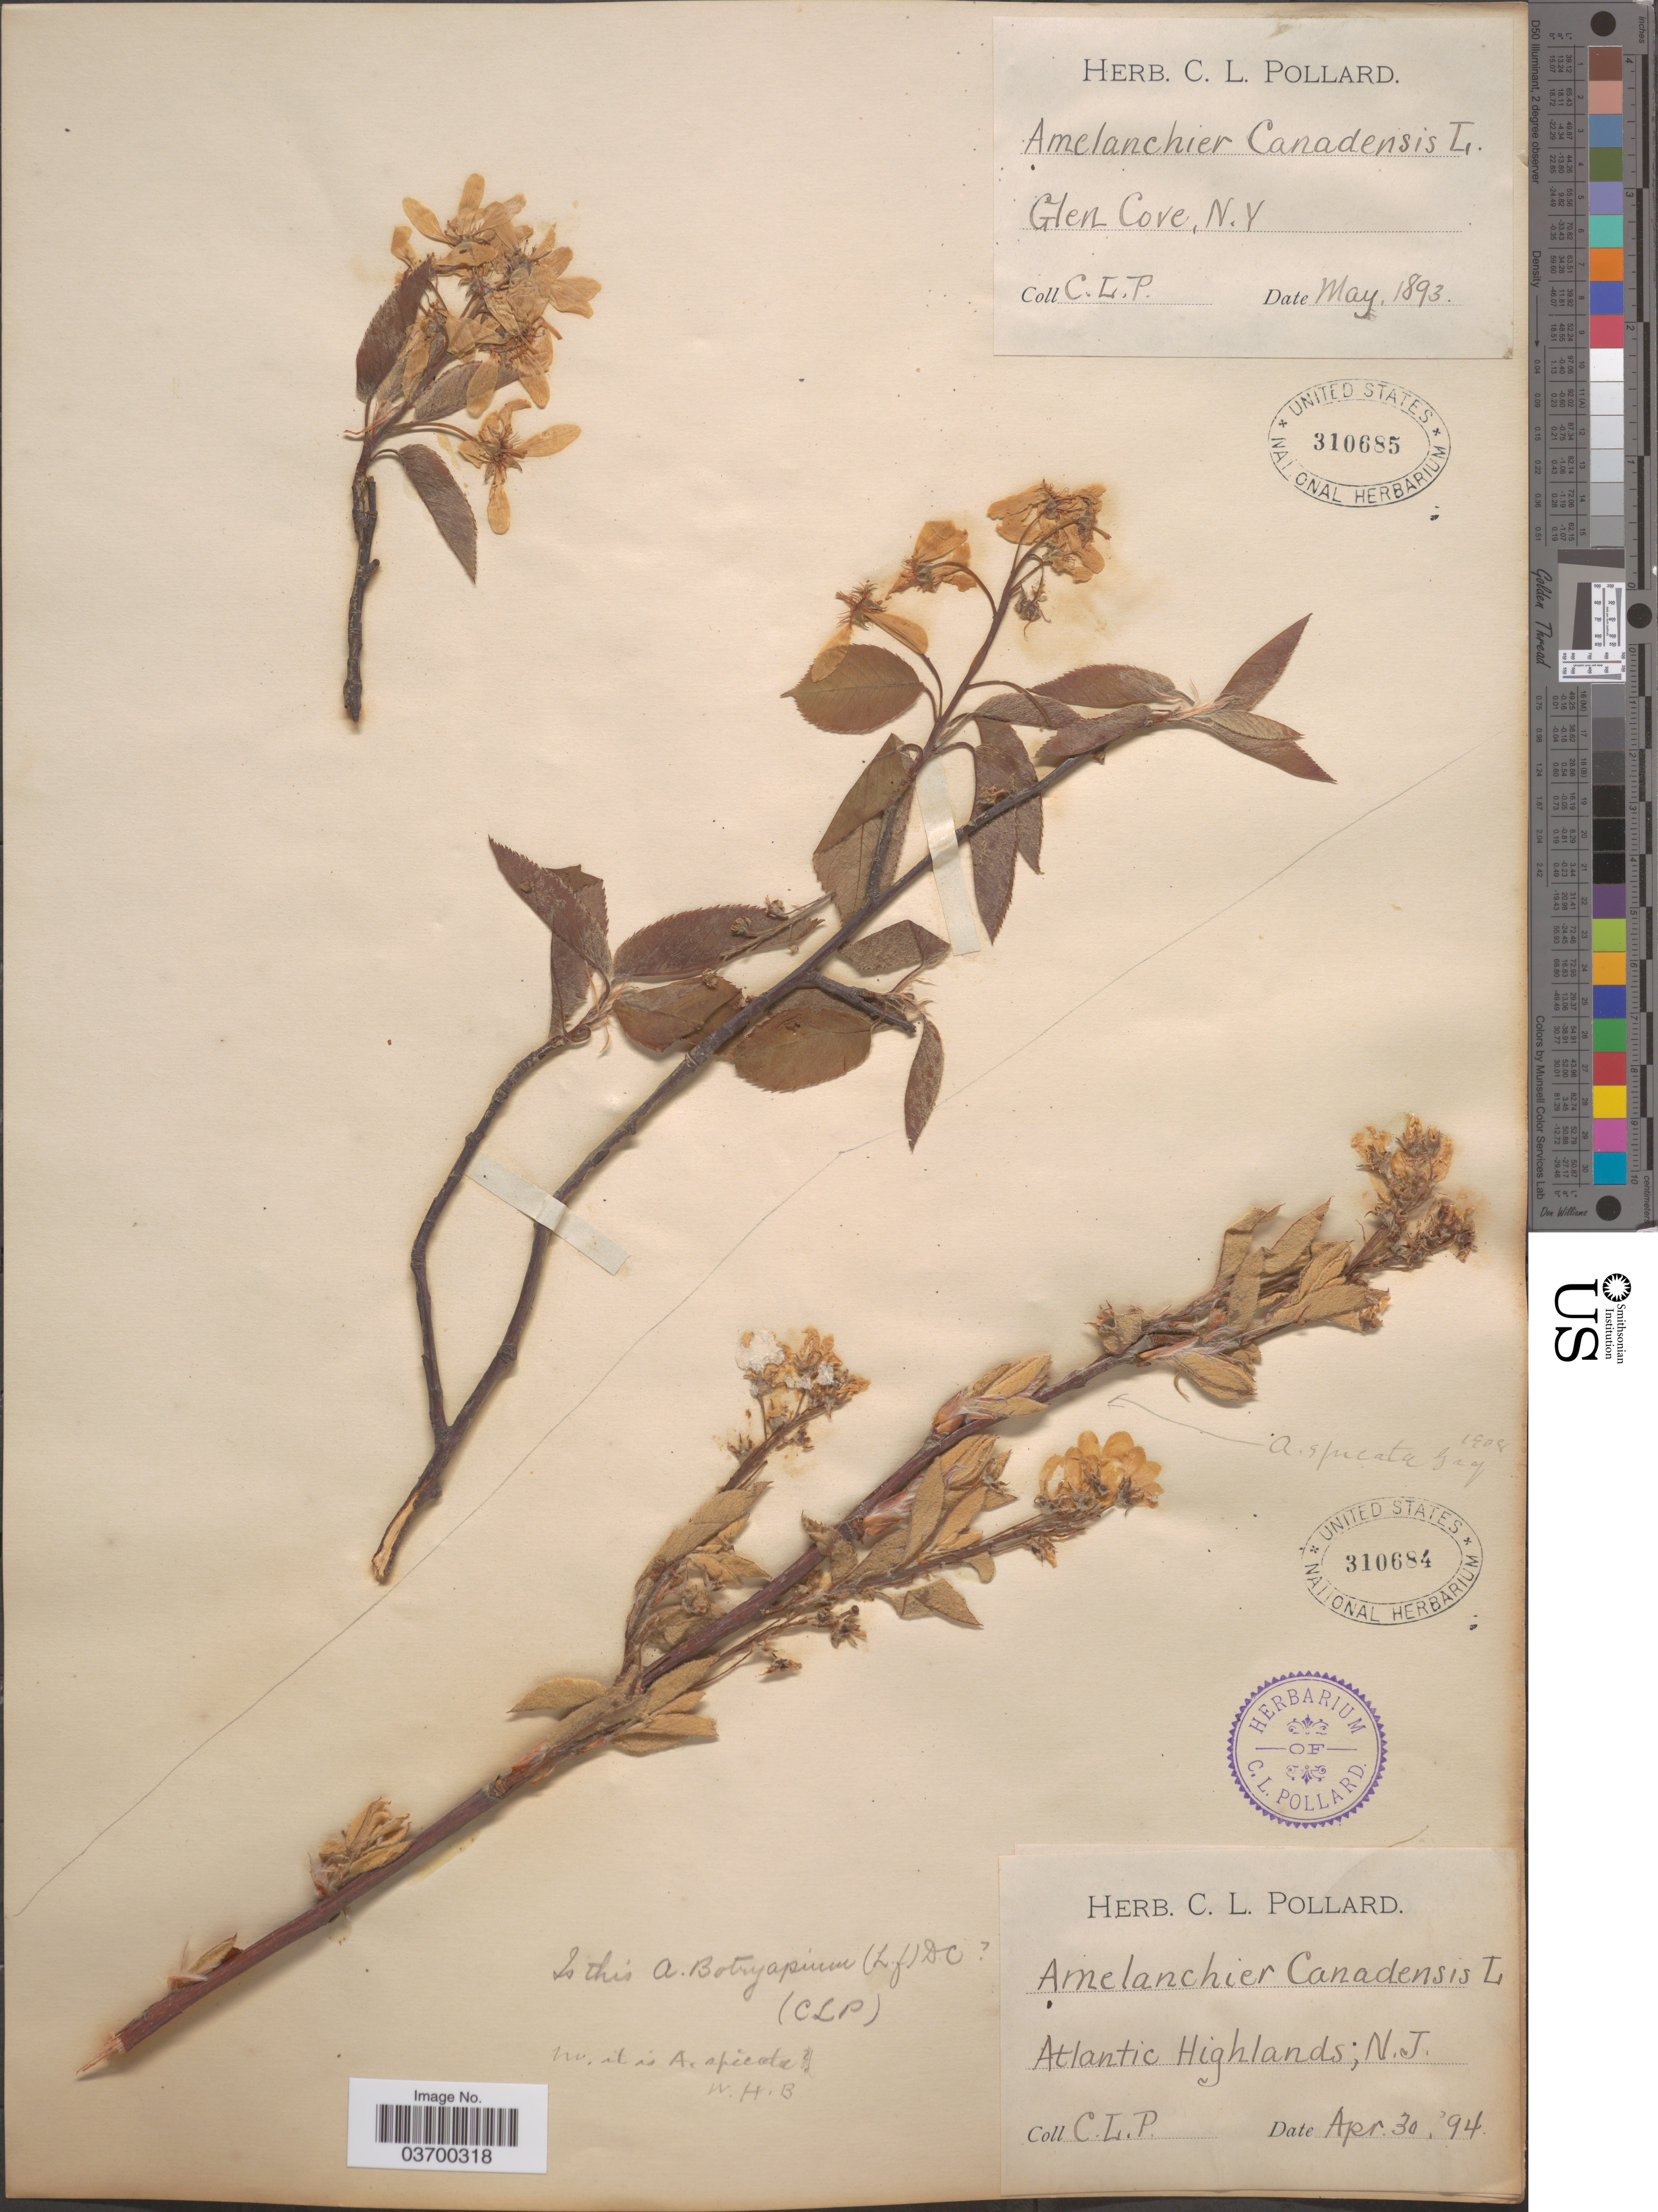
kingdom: Plantae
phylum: Tracheophyta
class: Magnoliopsida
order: Rosales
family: Rosaceae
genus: Amelanchier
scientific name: Amelanchier canadensis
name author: (L.) Medic.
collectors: C. L. Pollard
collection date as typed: Transcribed d/m/y: 30/4/94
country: United States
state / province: New Jersey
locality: Atlantic Highlands.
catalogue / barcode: US 310684